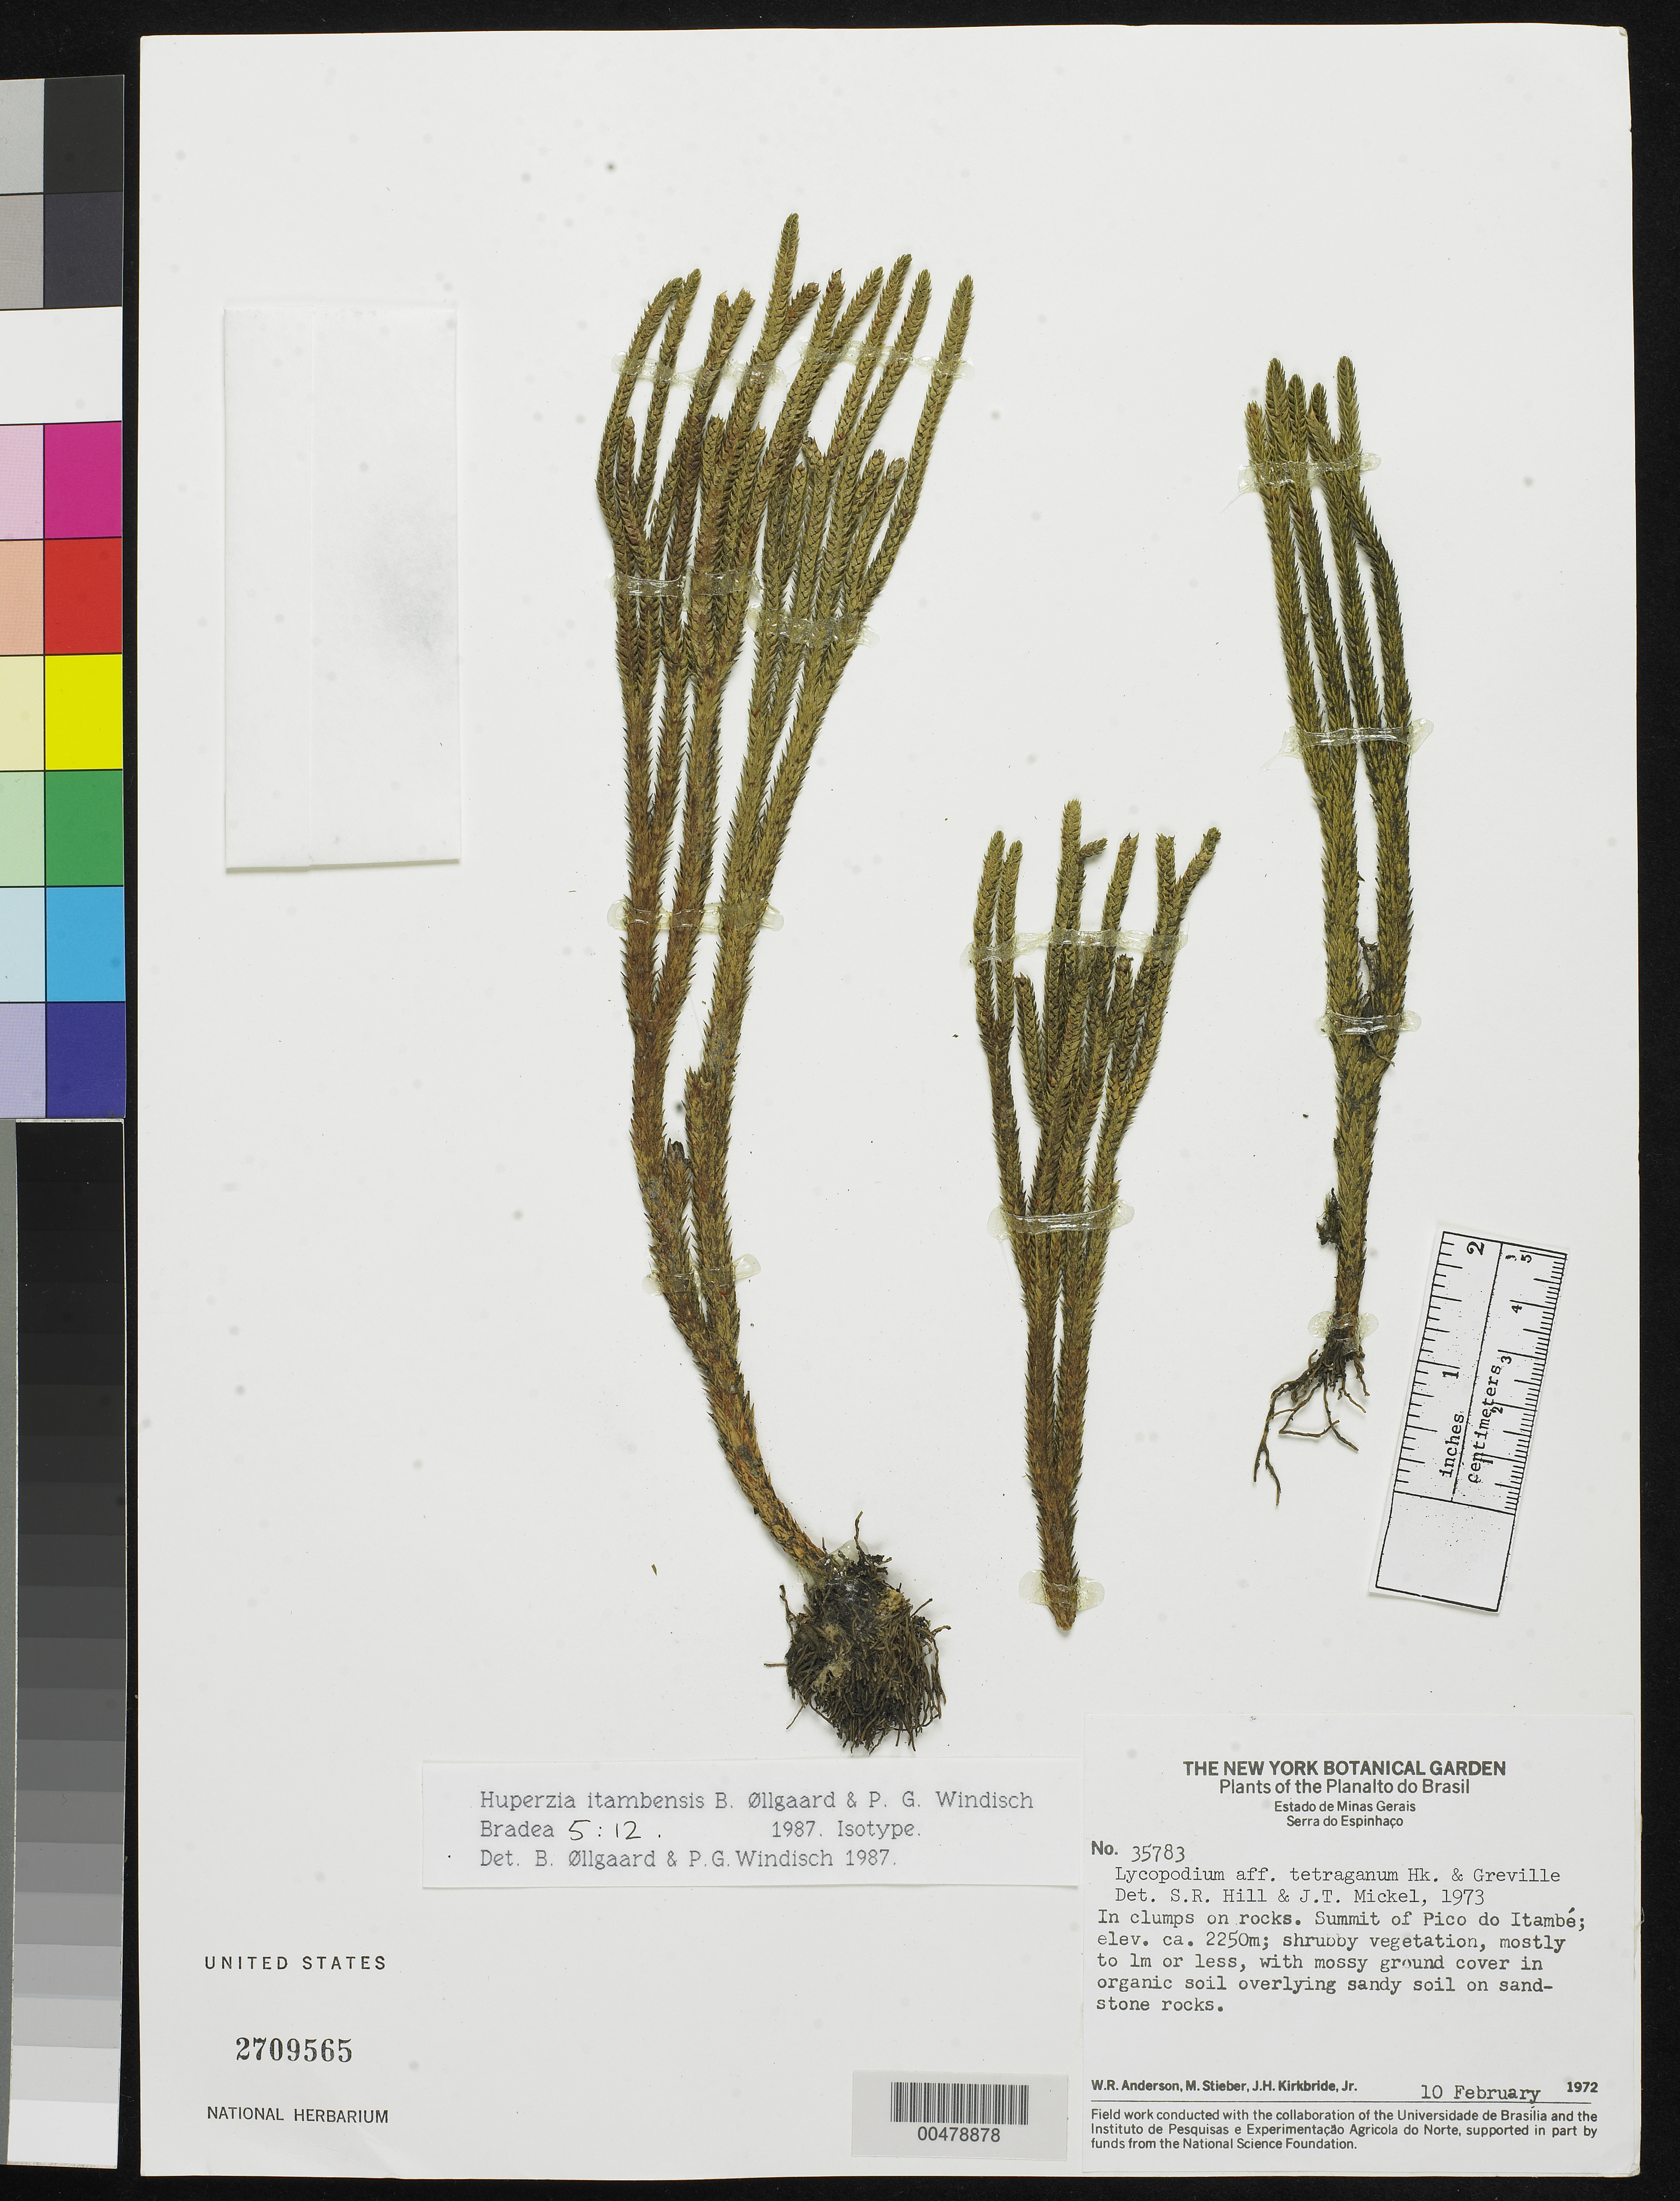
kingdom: Plantae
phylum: Tracheophyta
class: Lycopodiopsida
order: Lycopodiales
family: Lycopodiaceae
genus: Huperzia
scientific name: Huperzia itambensis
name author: B. Øllg. & P.G. Windisch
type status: Isotype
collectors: W. R. Anderson, M. T. Stieber & J. H. Kirkbride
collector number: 35783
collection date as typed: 10 Feb 1972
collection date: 1972-02-10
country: Brazil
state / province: Minas Gerais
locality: Serra do Espinhaco, summit of Pico do Itambe.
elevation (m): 2250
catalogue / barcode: US 2709565